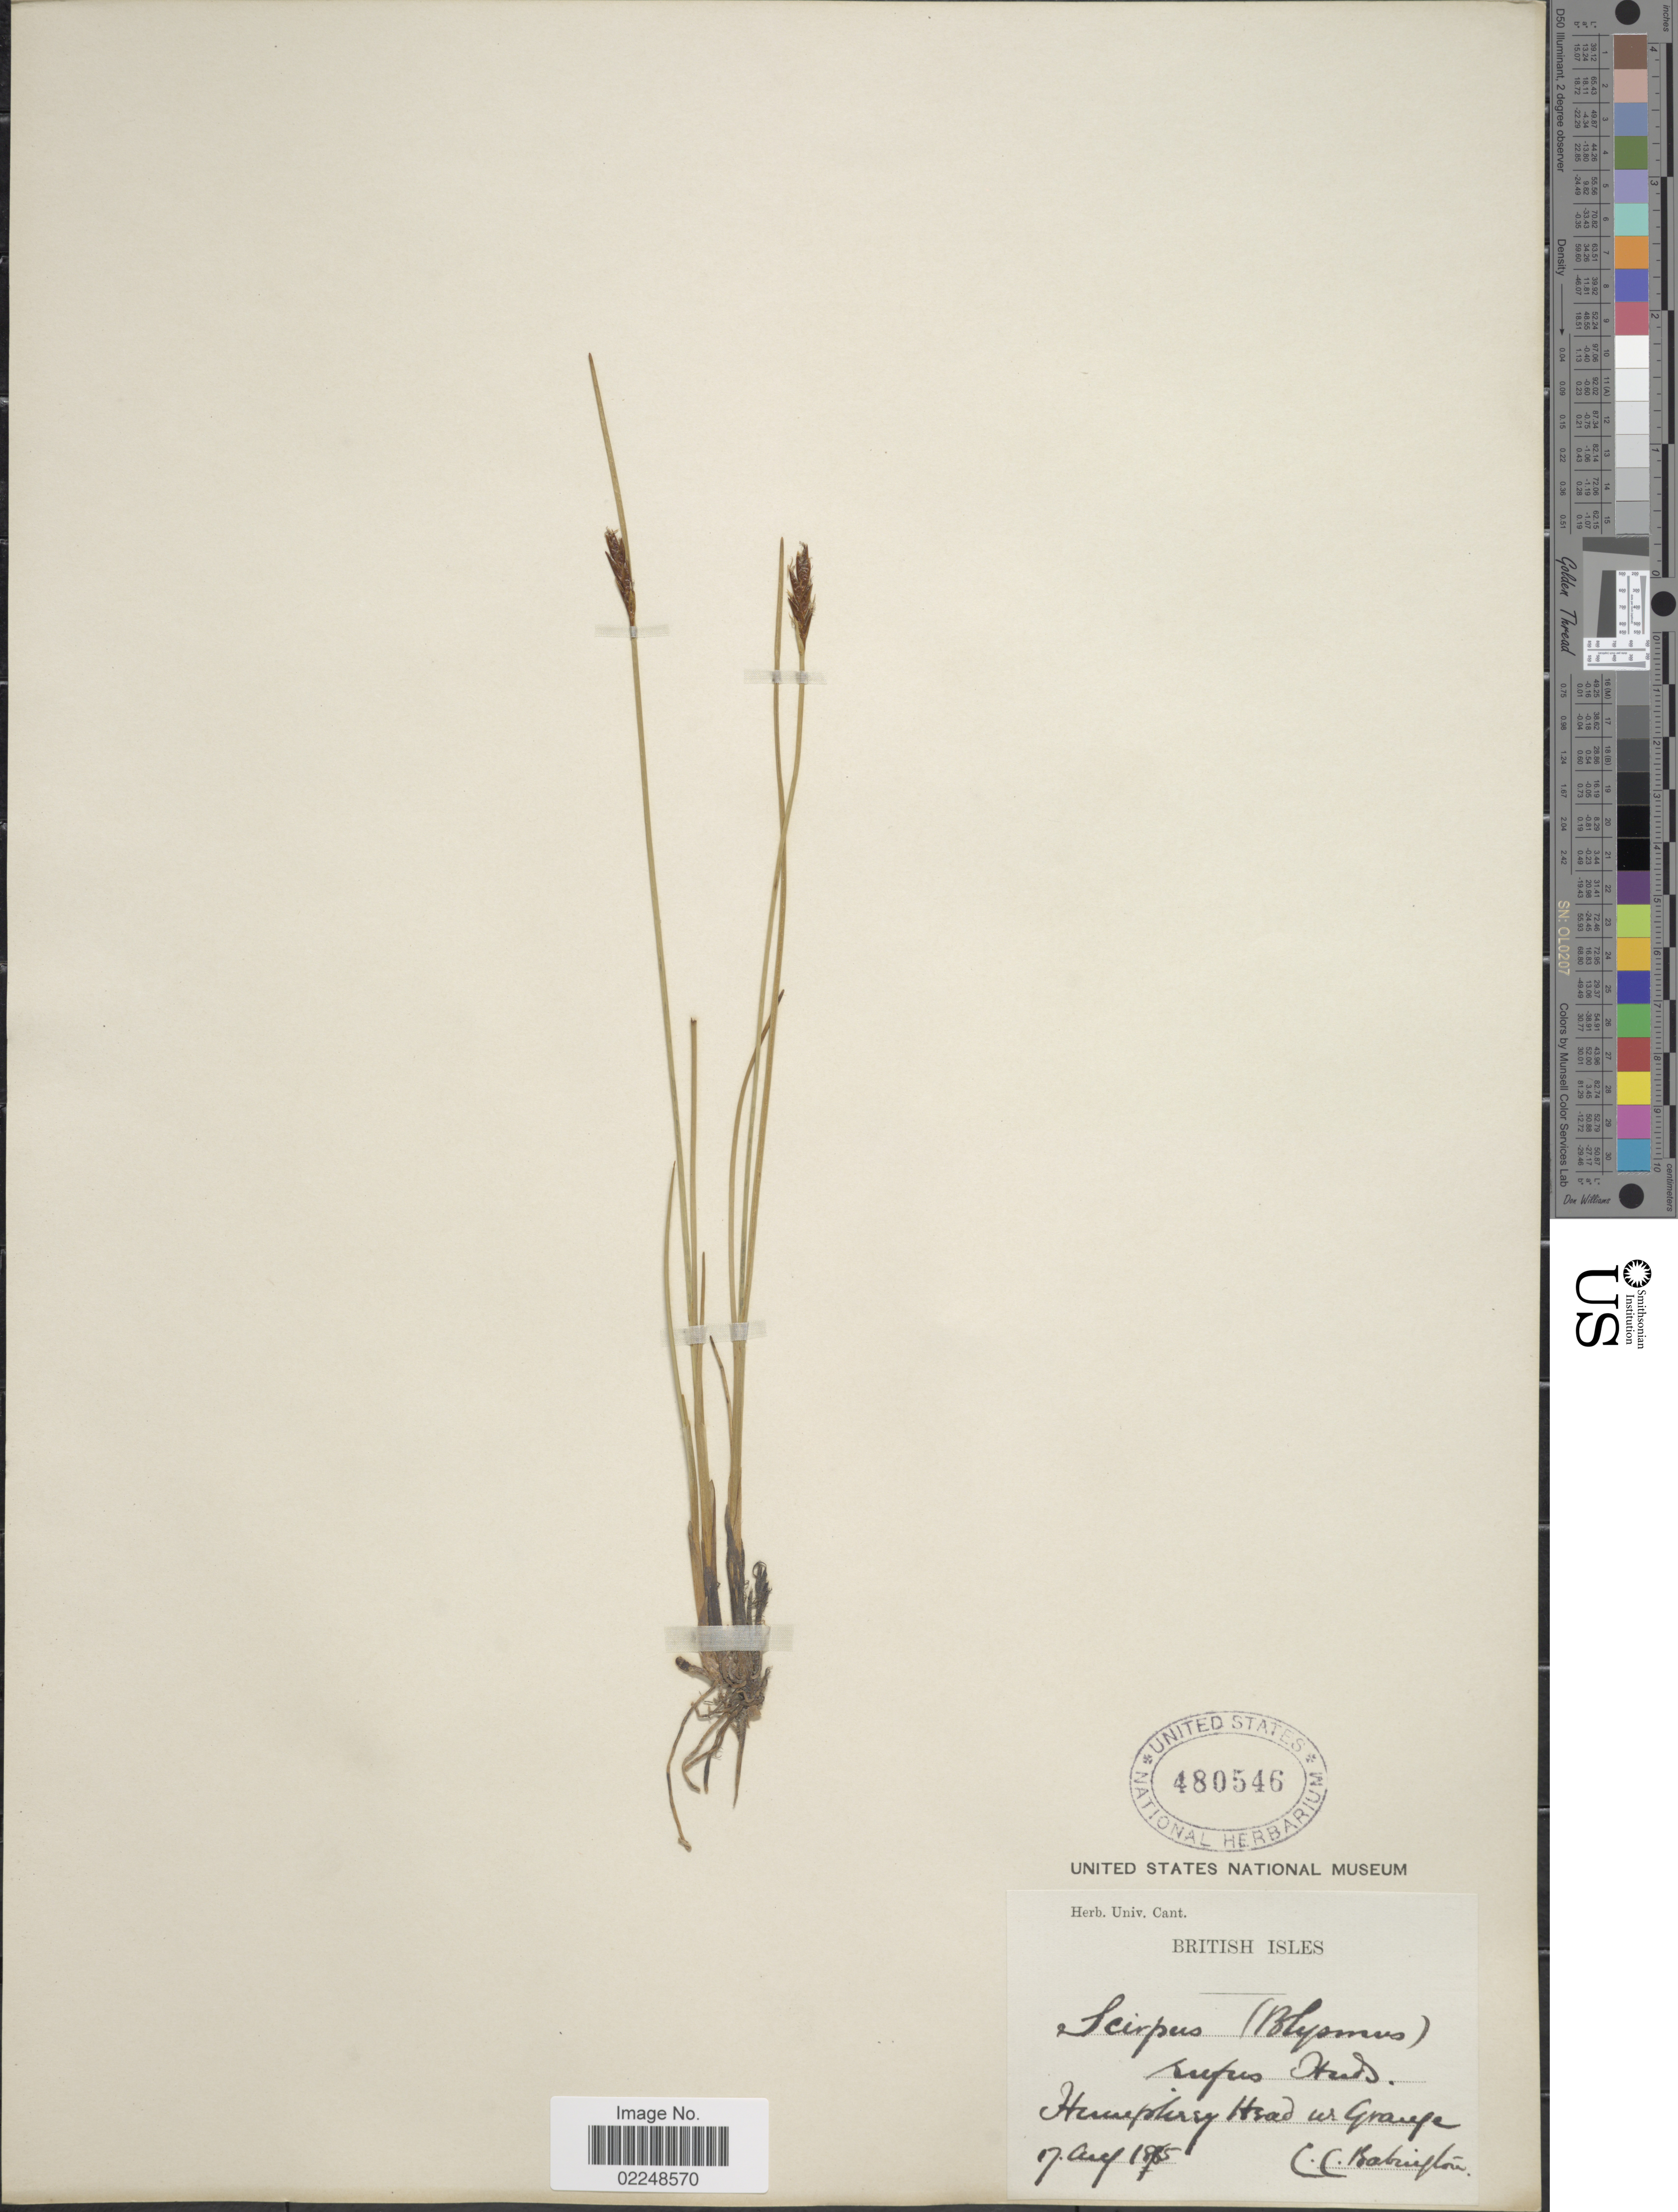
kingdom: Plantae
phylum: Tracheophyta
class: Liliopsida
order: Poales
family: Cyperaceae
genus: Blysmopsis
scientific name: Blysmopsis rufa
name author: (Huds.) Oteng-Yeb.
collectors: C. Babington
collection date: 1885-08-17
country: United Kingdom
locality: British Isles, Humphrey Head ur Graufe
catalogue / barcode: US 480546